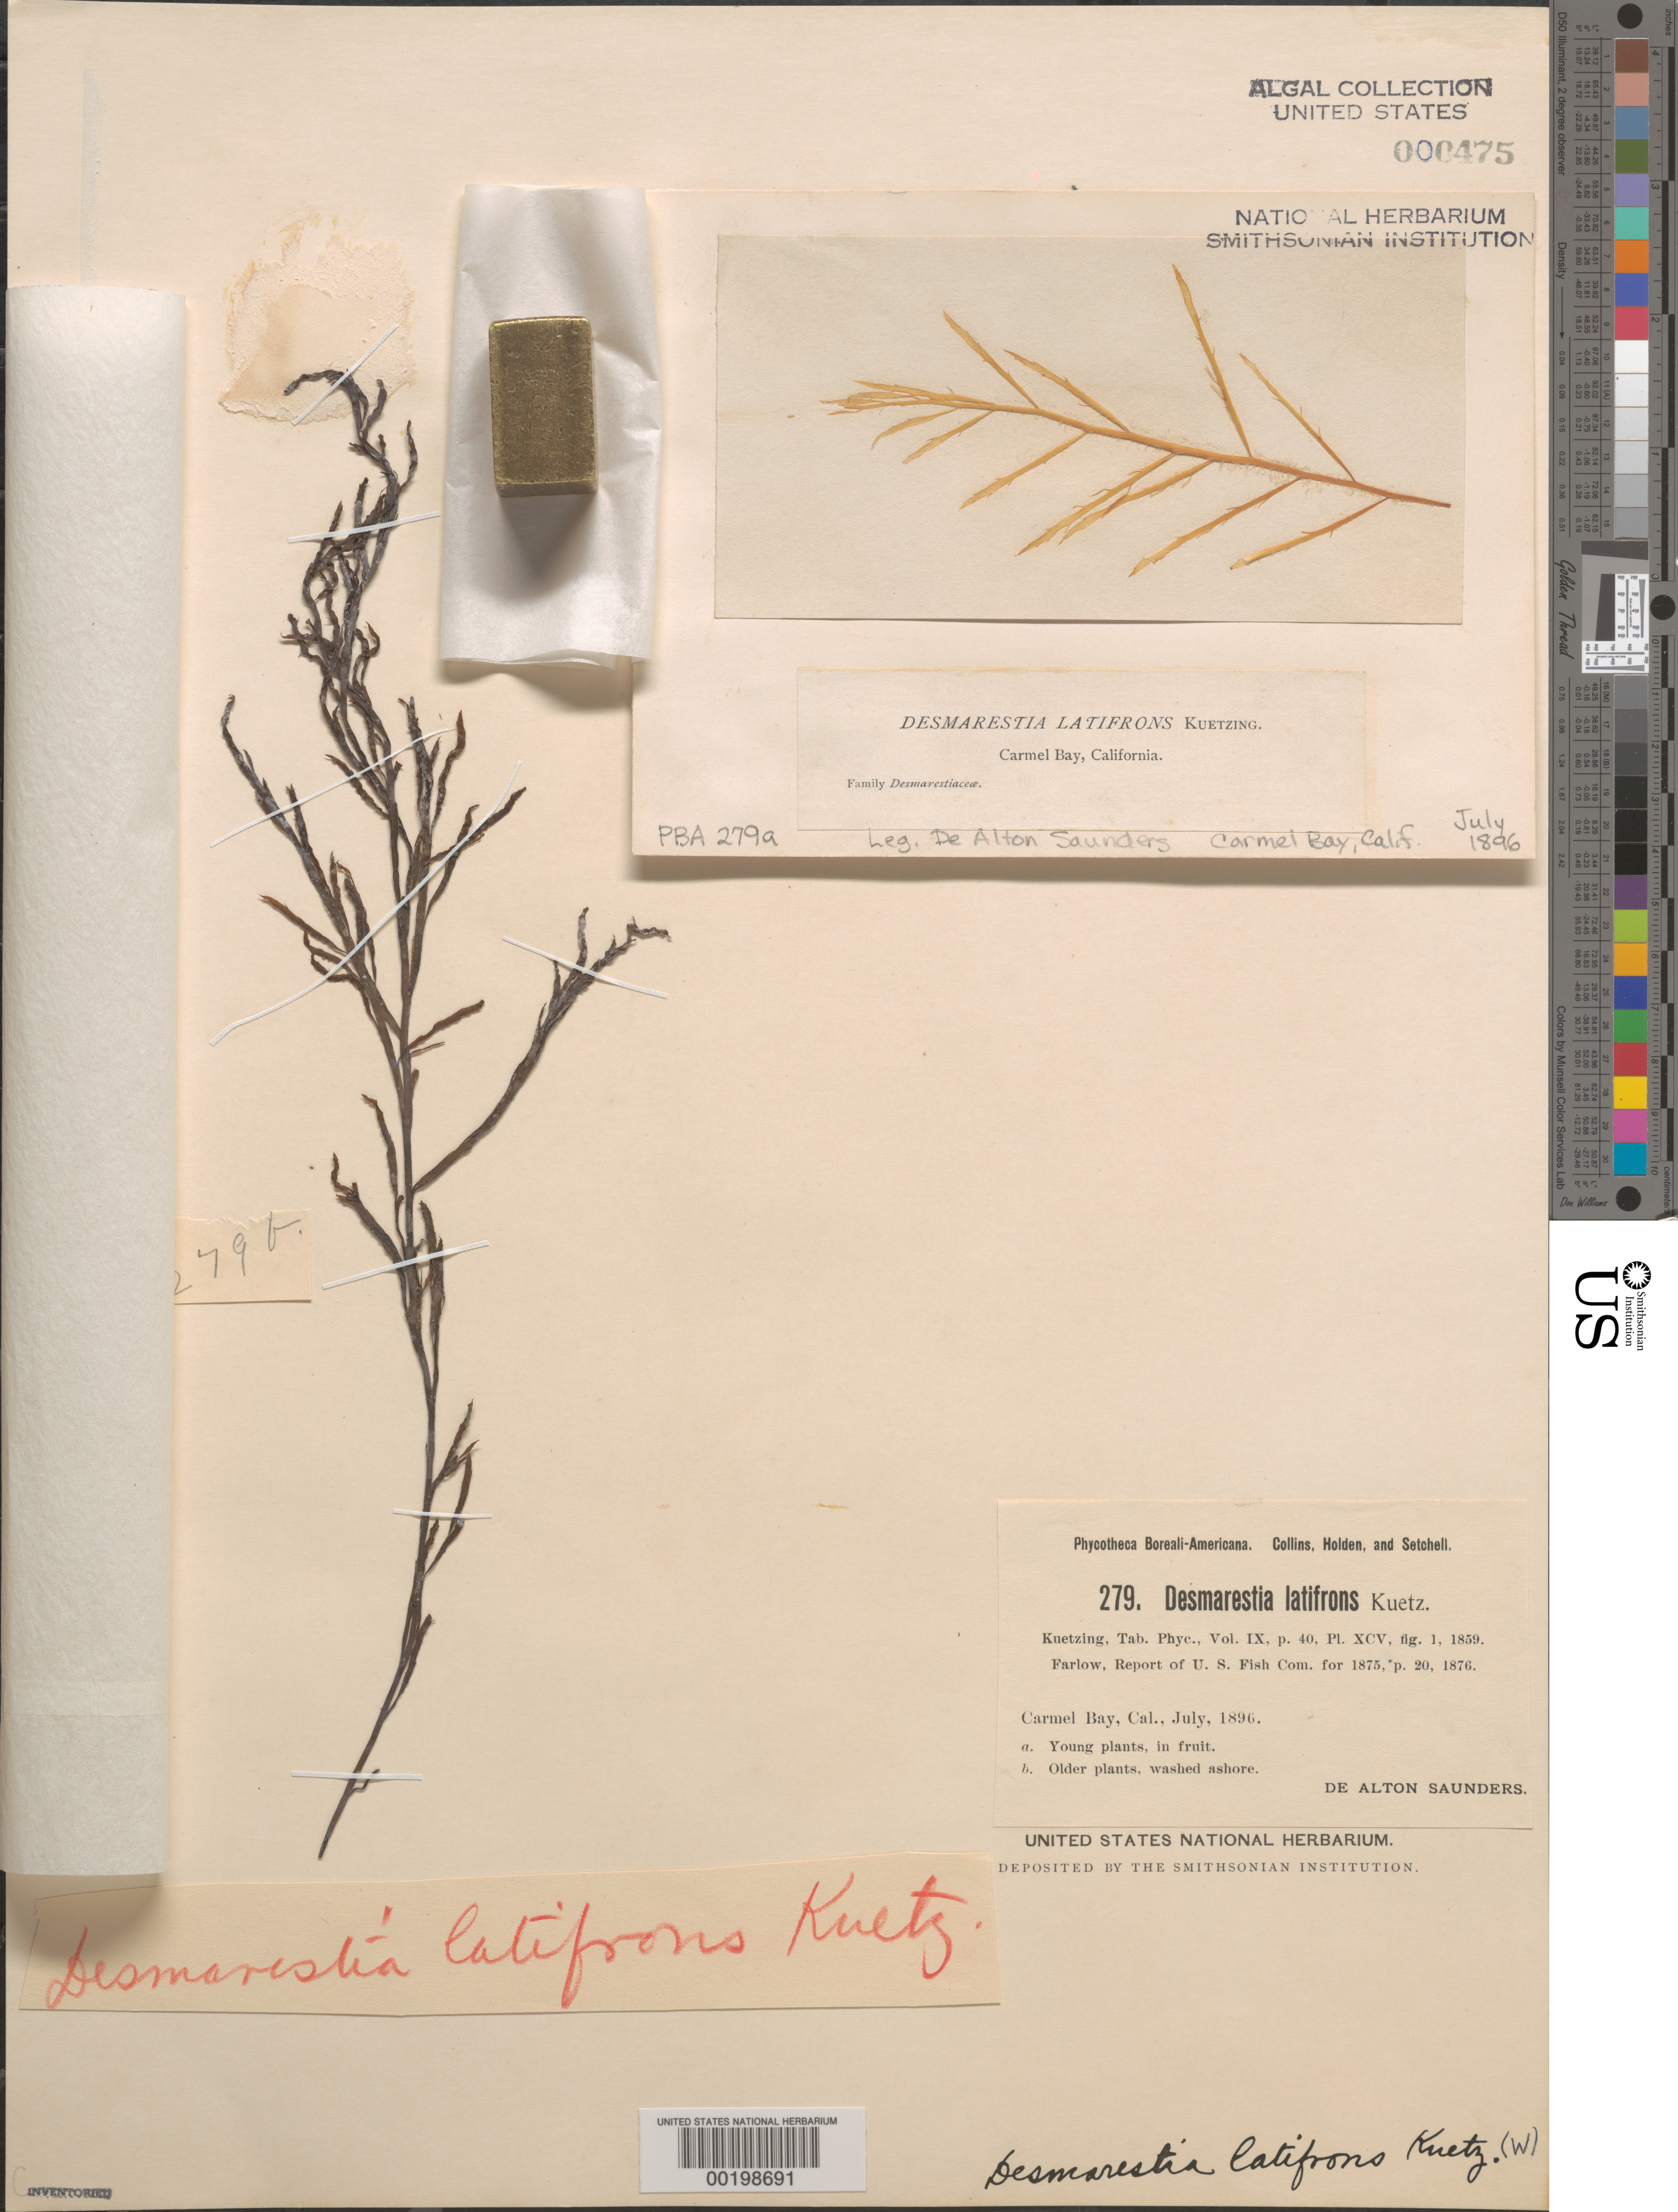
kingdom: Chromista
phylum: Ochrophyta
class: Phaeophyceae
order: Desmarestiales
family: Desmarestiaceae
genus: Desmarestia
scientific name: Desmarestia latifrons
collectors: D. Saunders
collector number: PB-A 279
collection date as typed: Jul 1896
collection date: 1896-07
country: United States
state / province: California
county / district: Monterey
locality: Carmel Bay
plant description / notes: Collins, Holden & Setchell, Phycotheca Boreali-Americana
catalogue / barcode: US 475